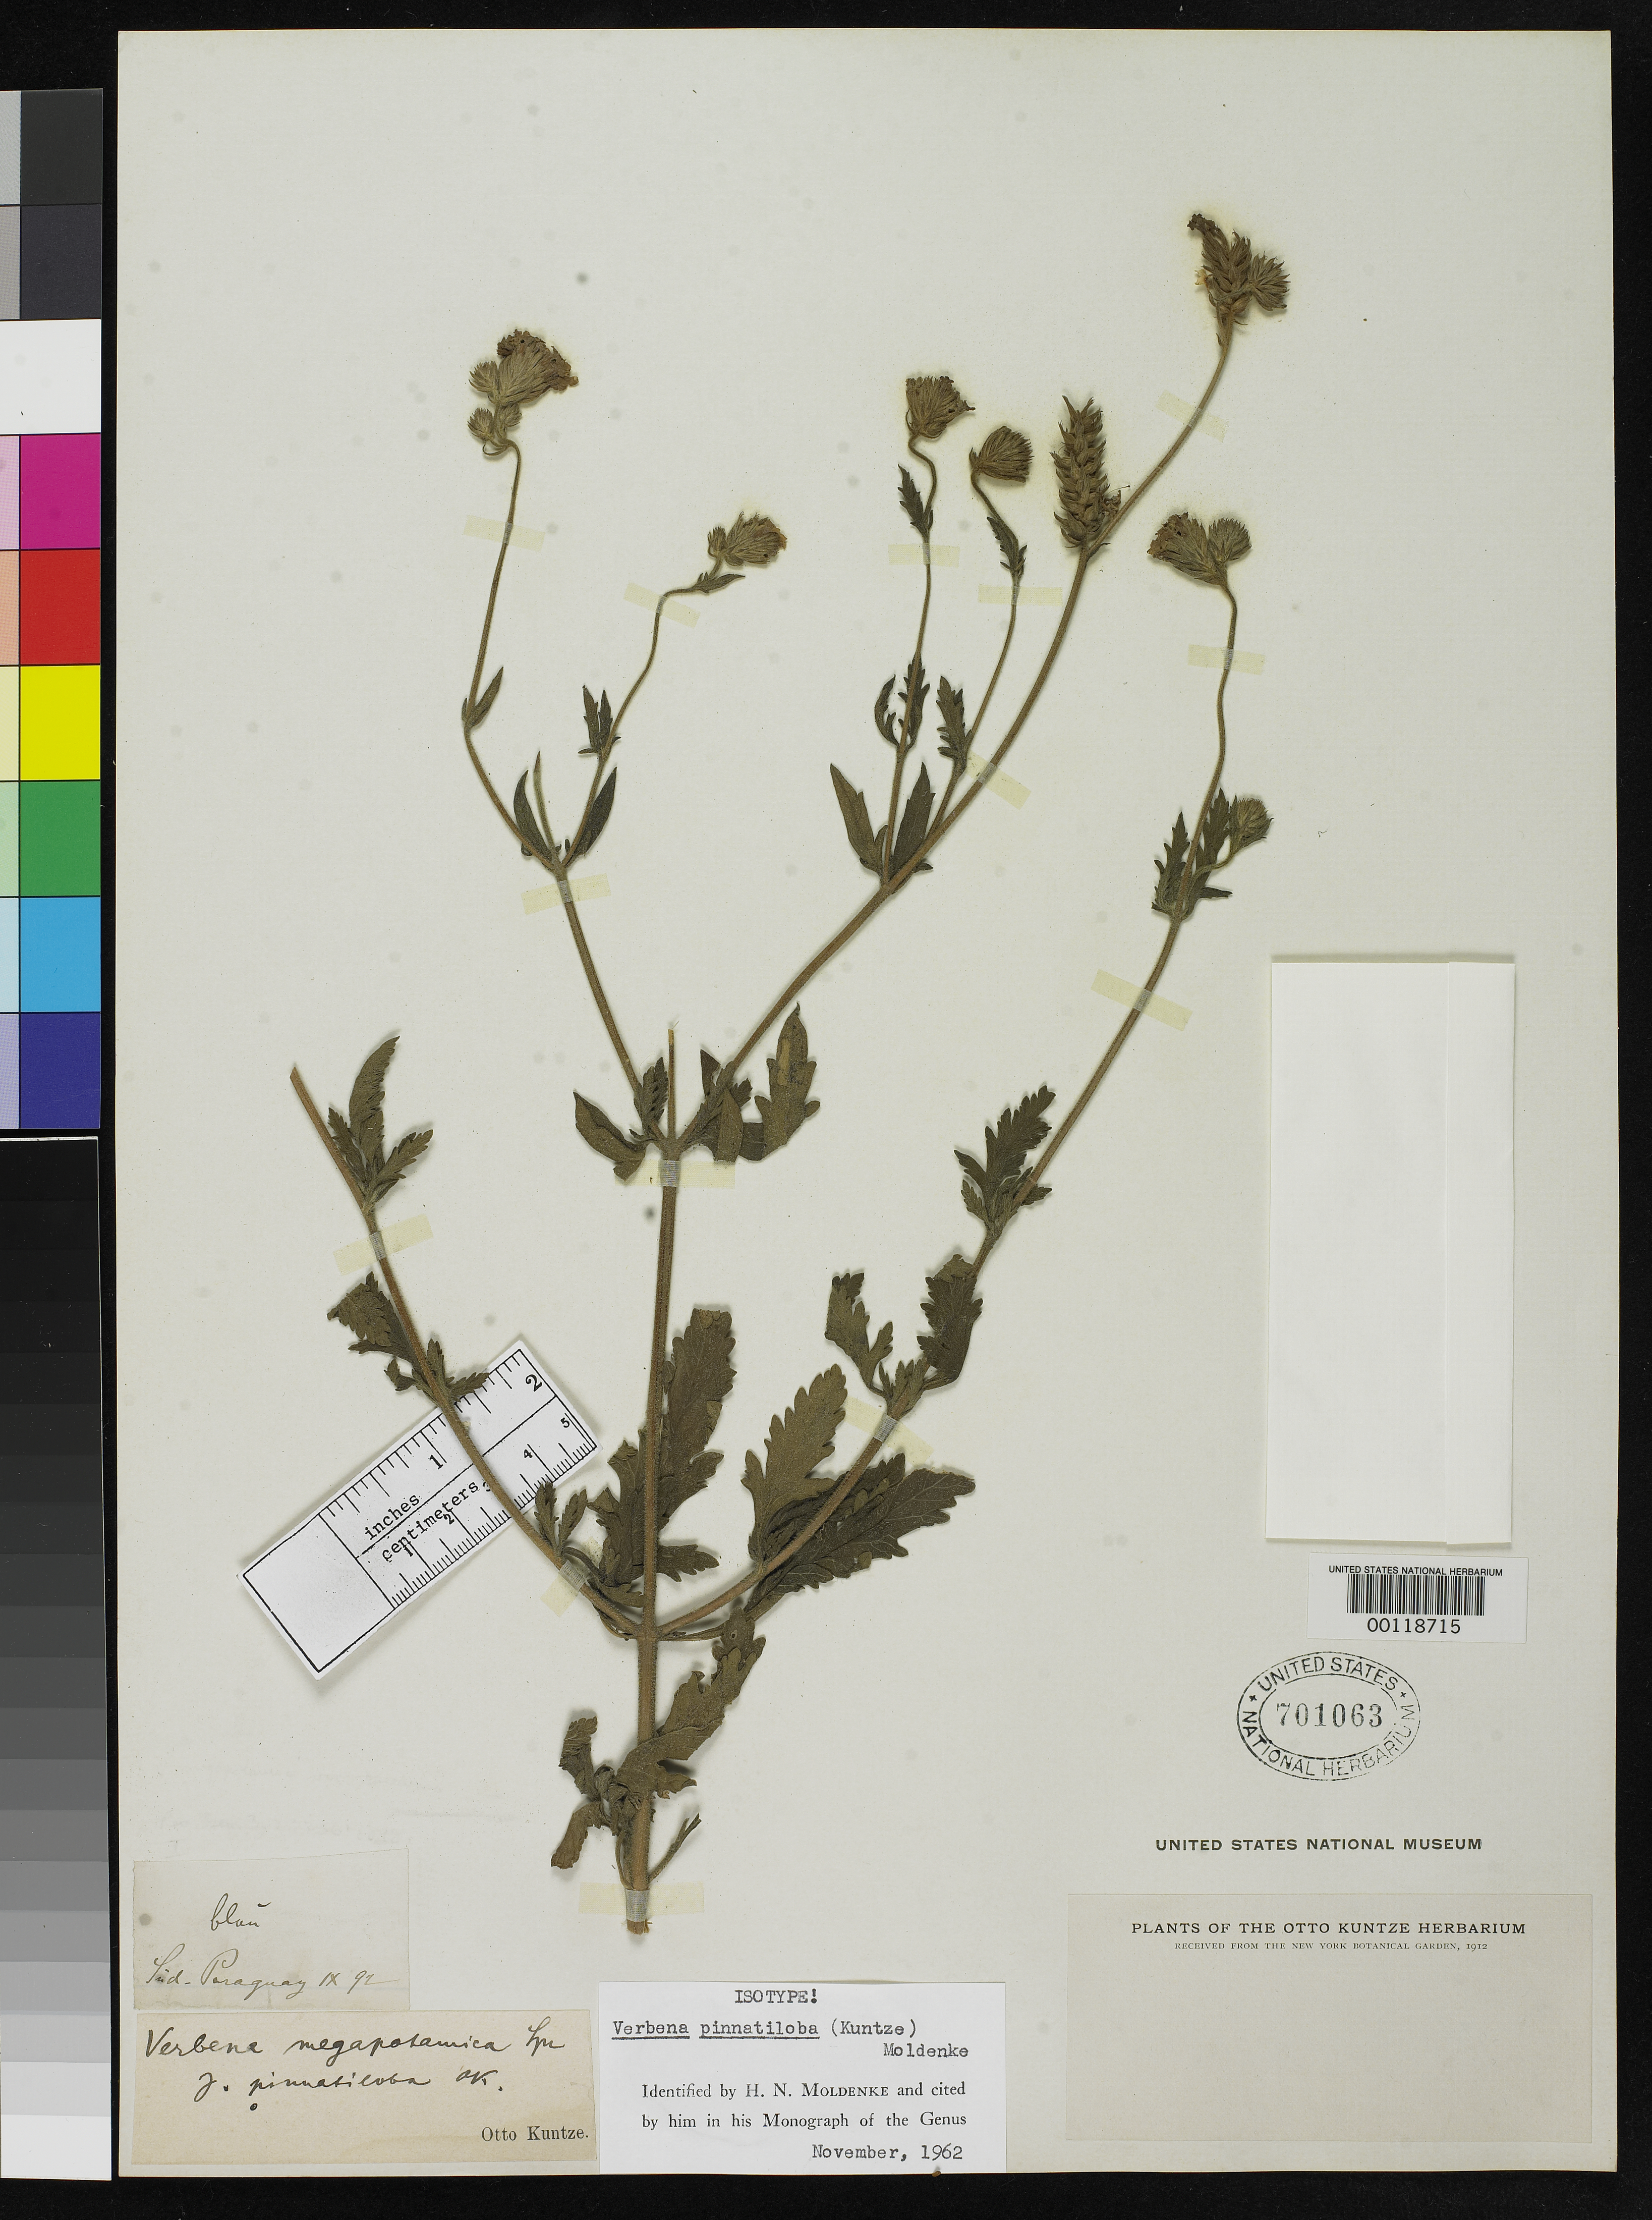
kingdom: Plantae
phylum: Tracheophyta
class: Magnoliopsida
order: Lamiales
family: Verbenaceae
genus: Verbena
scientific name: Verbena megapotamica f. pinnatiloba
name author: Kuntze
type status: Isotype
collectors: C.E.O. Kuntze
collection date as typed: Sep 1892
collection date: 1892-09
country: Paraguay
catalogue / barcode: US 701063